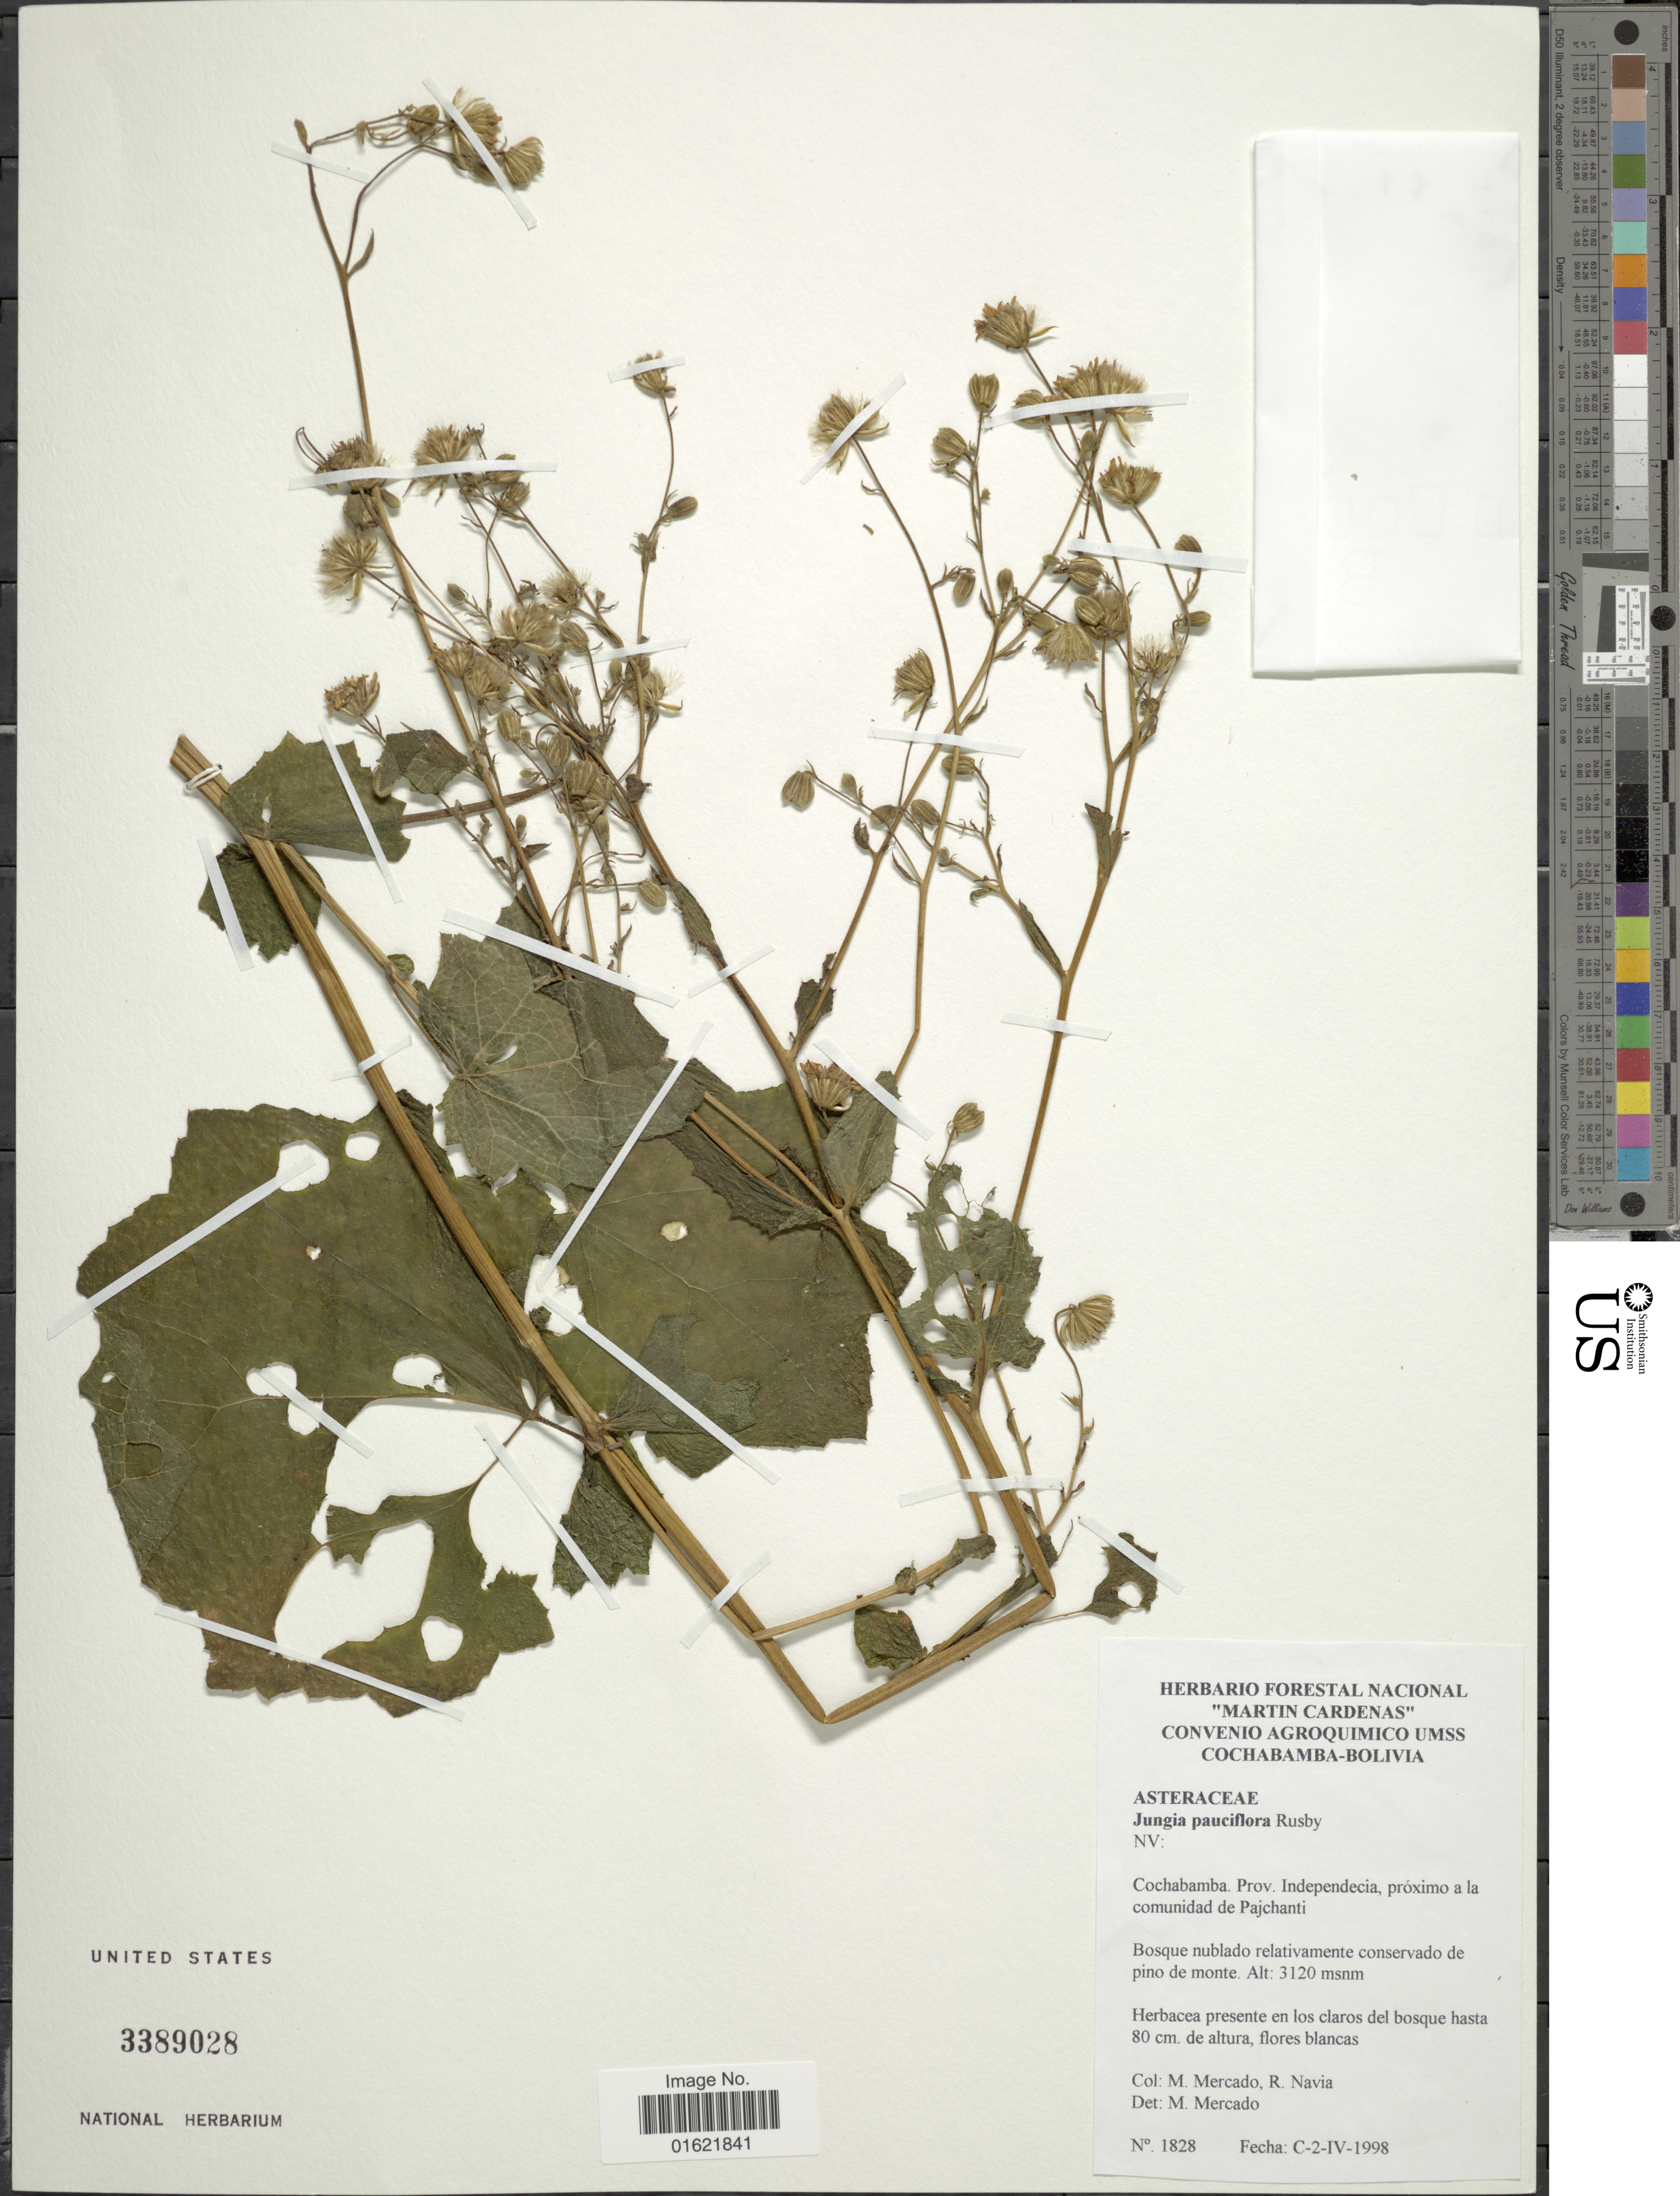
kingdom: Plantae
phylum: Tracheophyta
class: Magnoliopsida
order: Asterales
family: Asteraceae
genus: Jungia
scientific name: Jungia pauciflora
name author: Rusby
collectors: M. Mercado & R. Fernández Navia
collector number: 1828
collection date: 1998-04-02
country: Bolivia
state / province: Cochabamba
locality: Cochabamba. Prov. Independencia, proximo a la comunidad de Pajchanti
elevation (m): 3120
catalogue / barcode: US 3389028